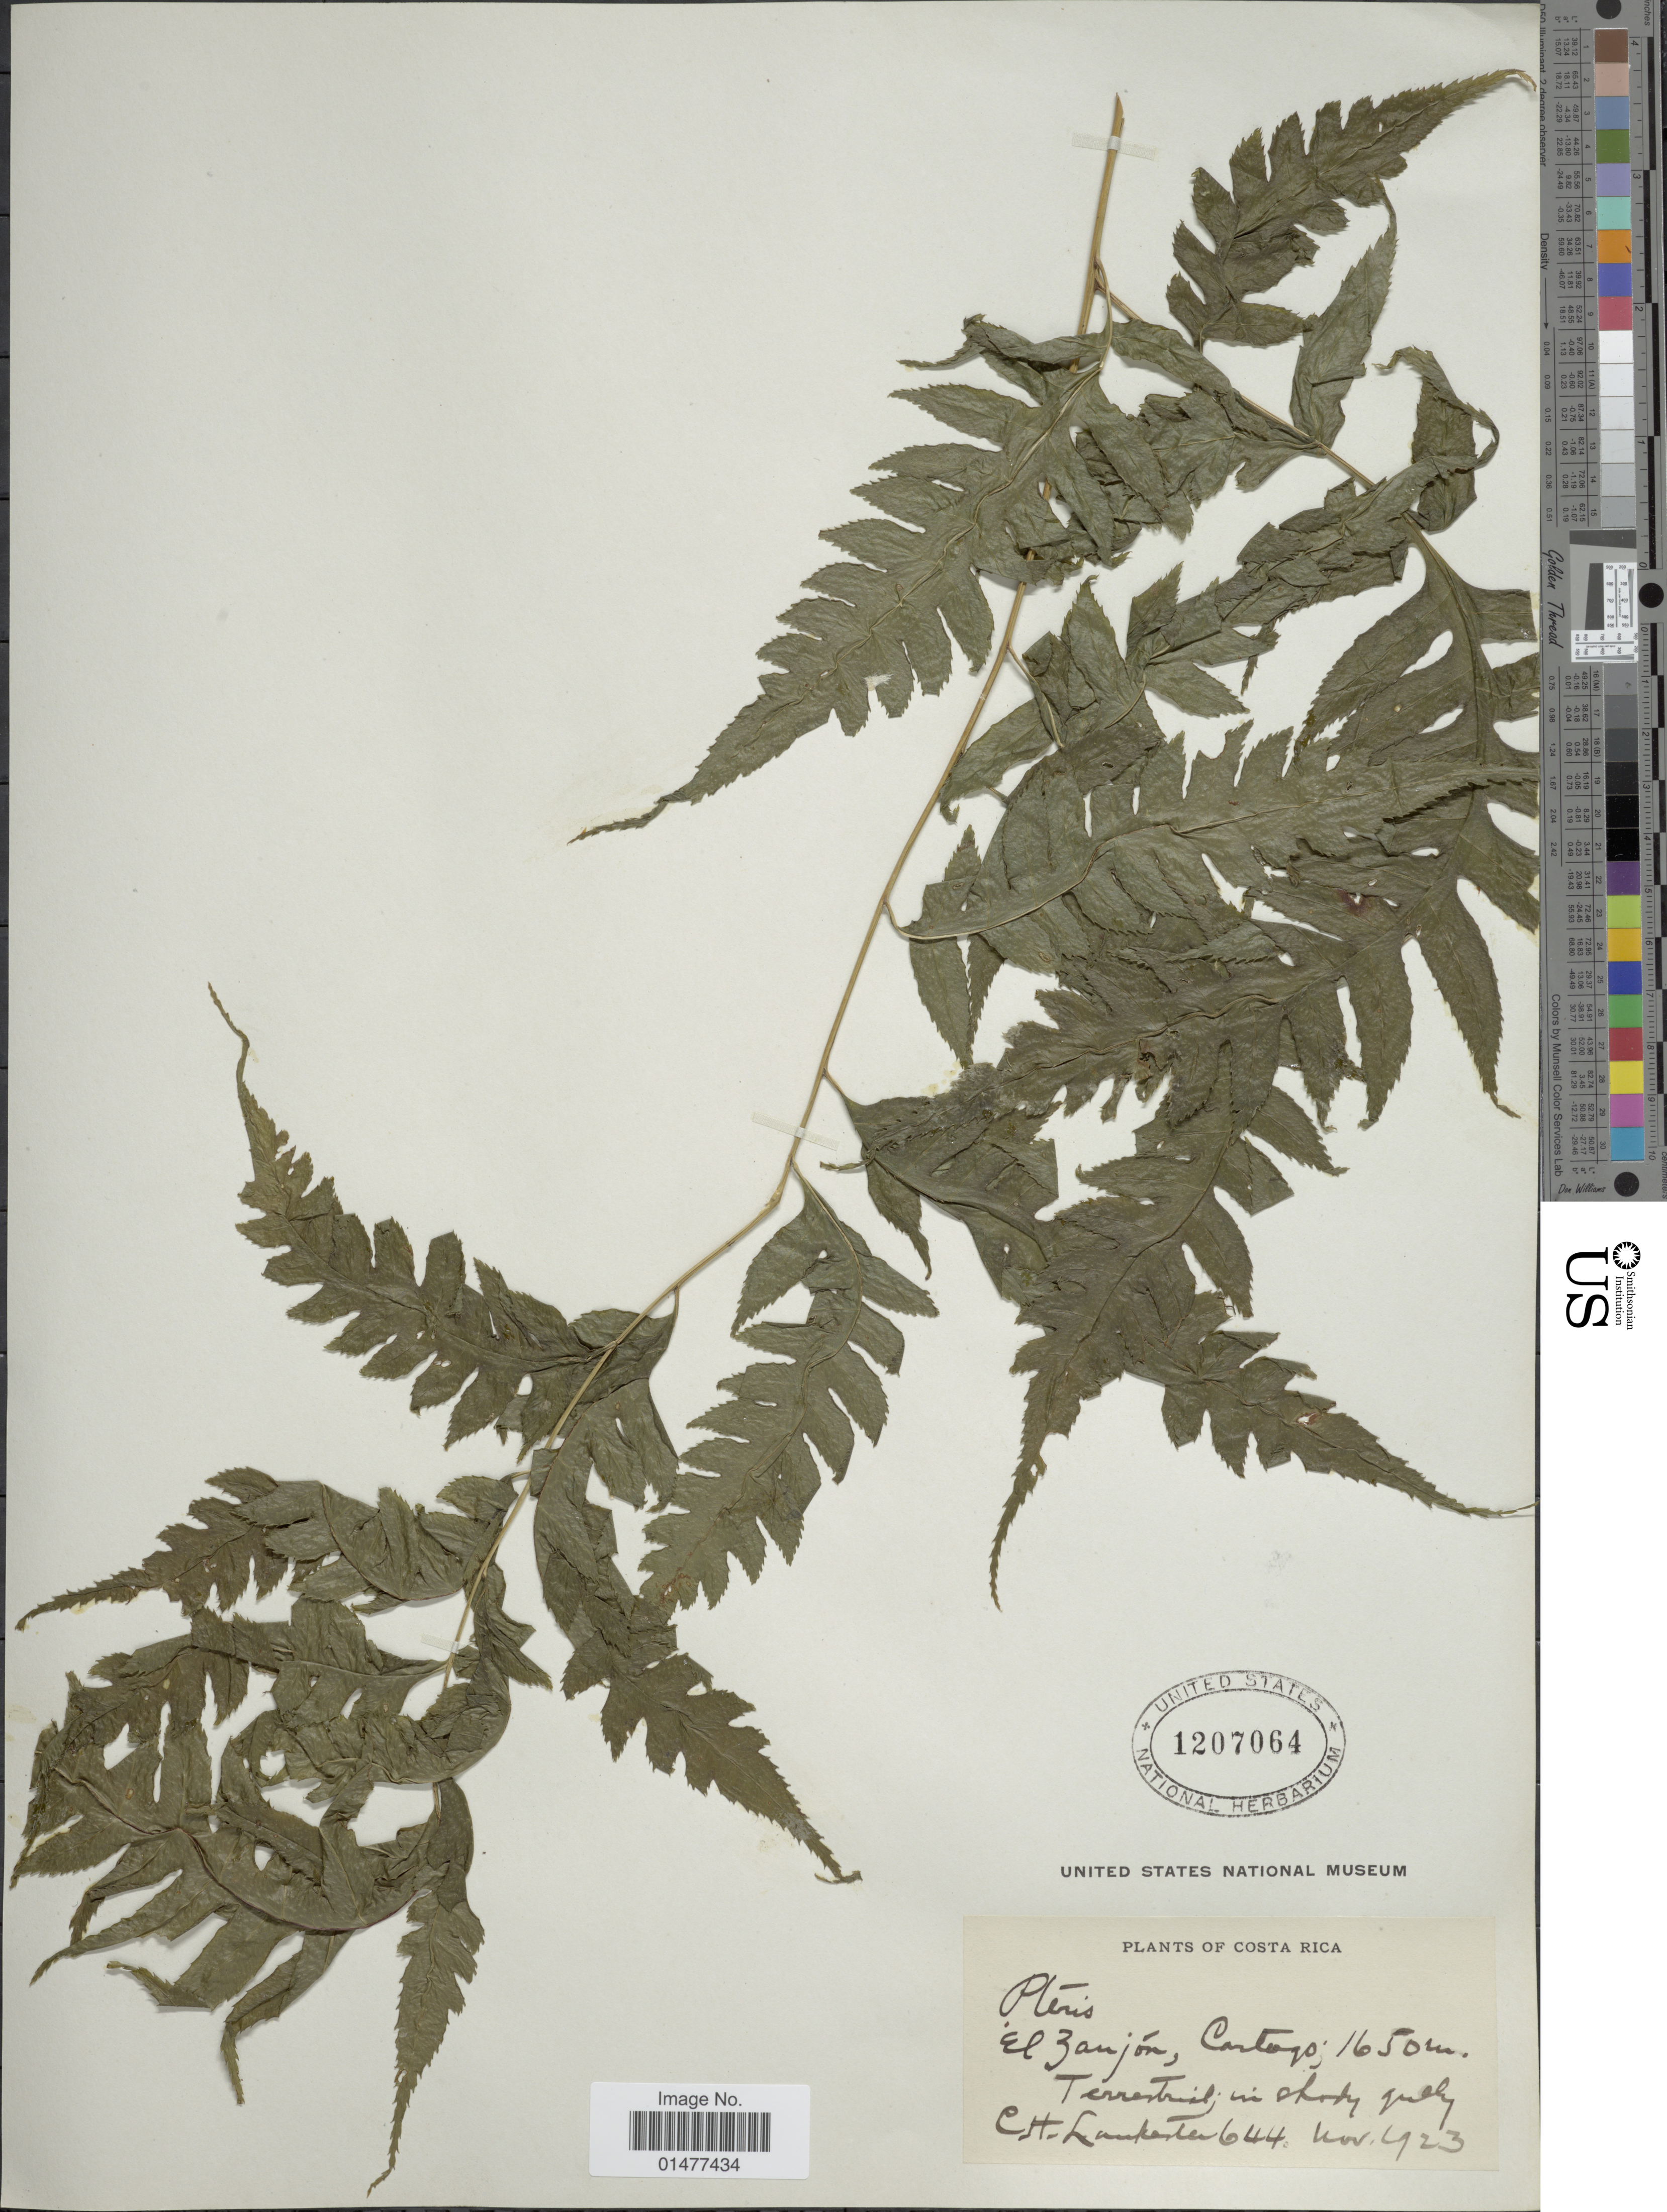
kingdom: Plantae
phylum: Tracheophyta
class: Polypodiopsida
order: Polypodiales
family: Pteridaceae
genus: Pteris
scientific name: Pteris altissima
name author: Poir.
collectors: C. H. Lankester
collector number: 644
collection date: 1923-11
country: Costa Rica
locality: El Zanjon, Cartago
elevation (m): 1650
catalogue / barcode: US 1207064